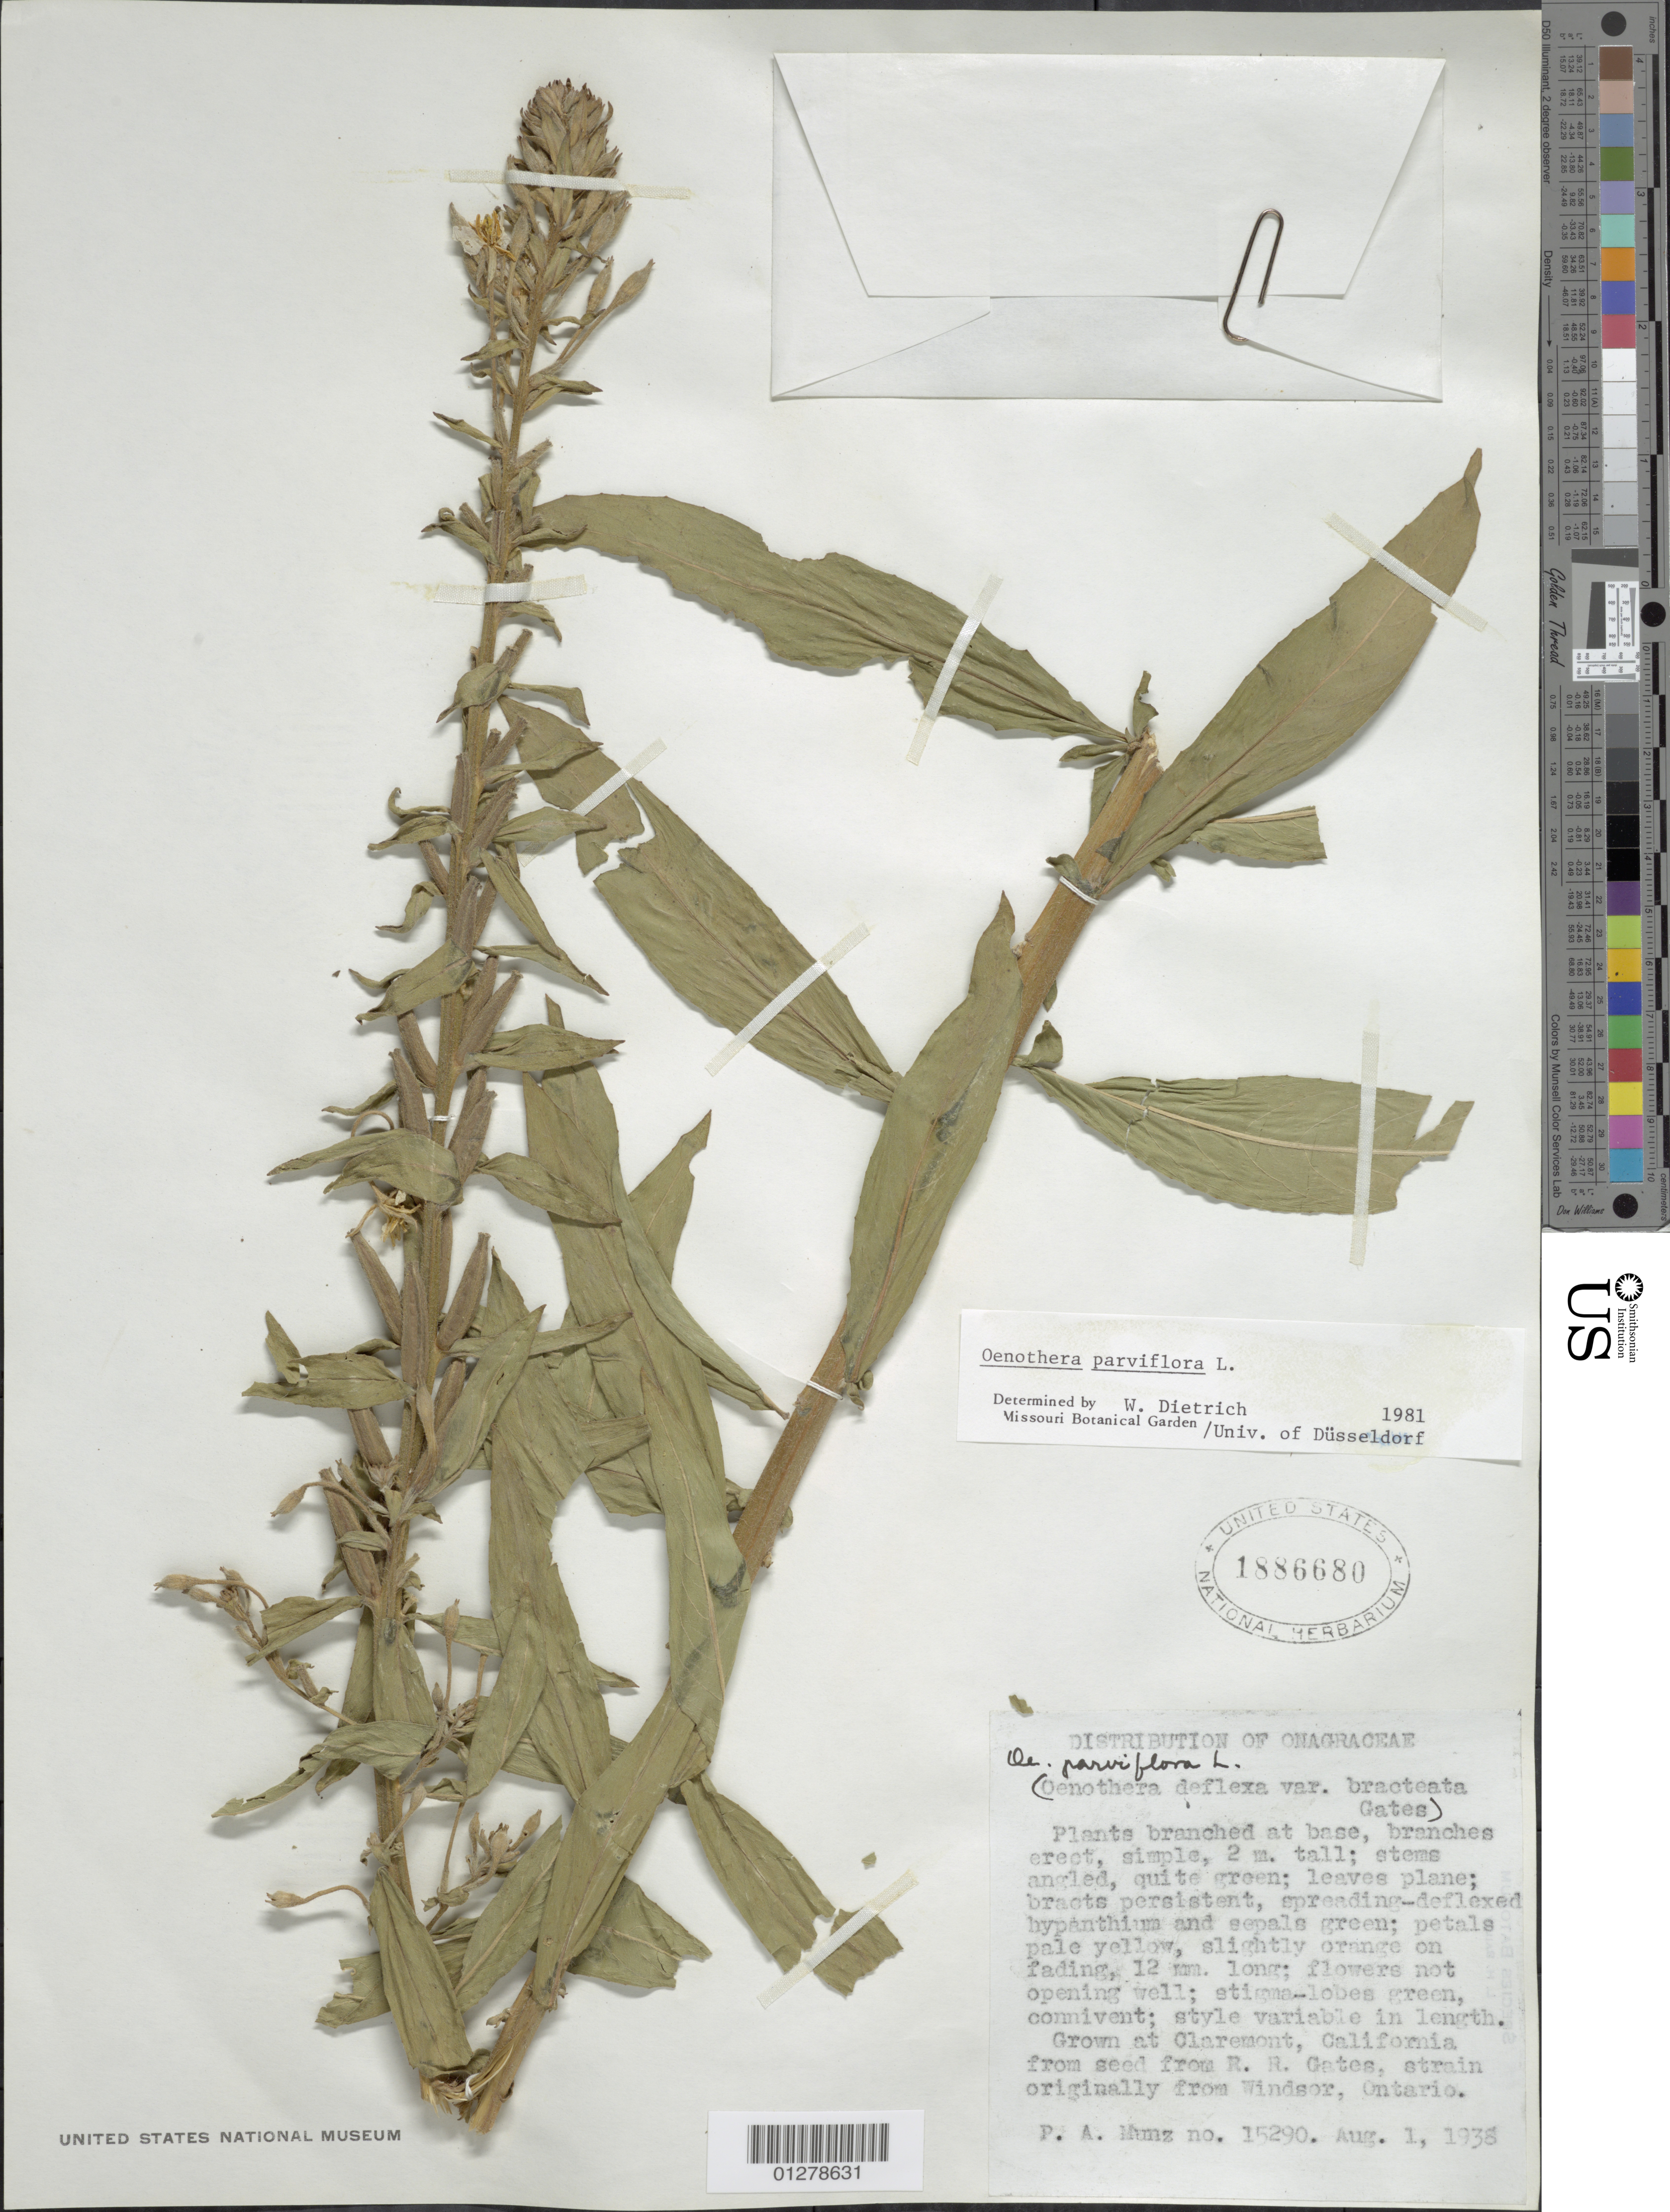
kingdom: Plantae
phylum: Tracheophyta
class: Magnoliopsida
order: Myrtales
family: Onagraceae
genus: Oenothera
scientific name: Oenothera parviflora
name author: L.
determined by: Dietrich, W.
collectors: P. A. Munz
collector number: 15290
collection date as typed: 01 Aug 1938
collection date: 1938-08-01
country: United States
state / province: California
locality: Claremont, Pomona College Herbarium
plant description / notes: From seed from Gates, R. R., Windsor, Ontario.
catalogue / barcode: US 1886680